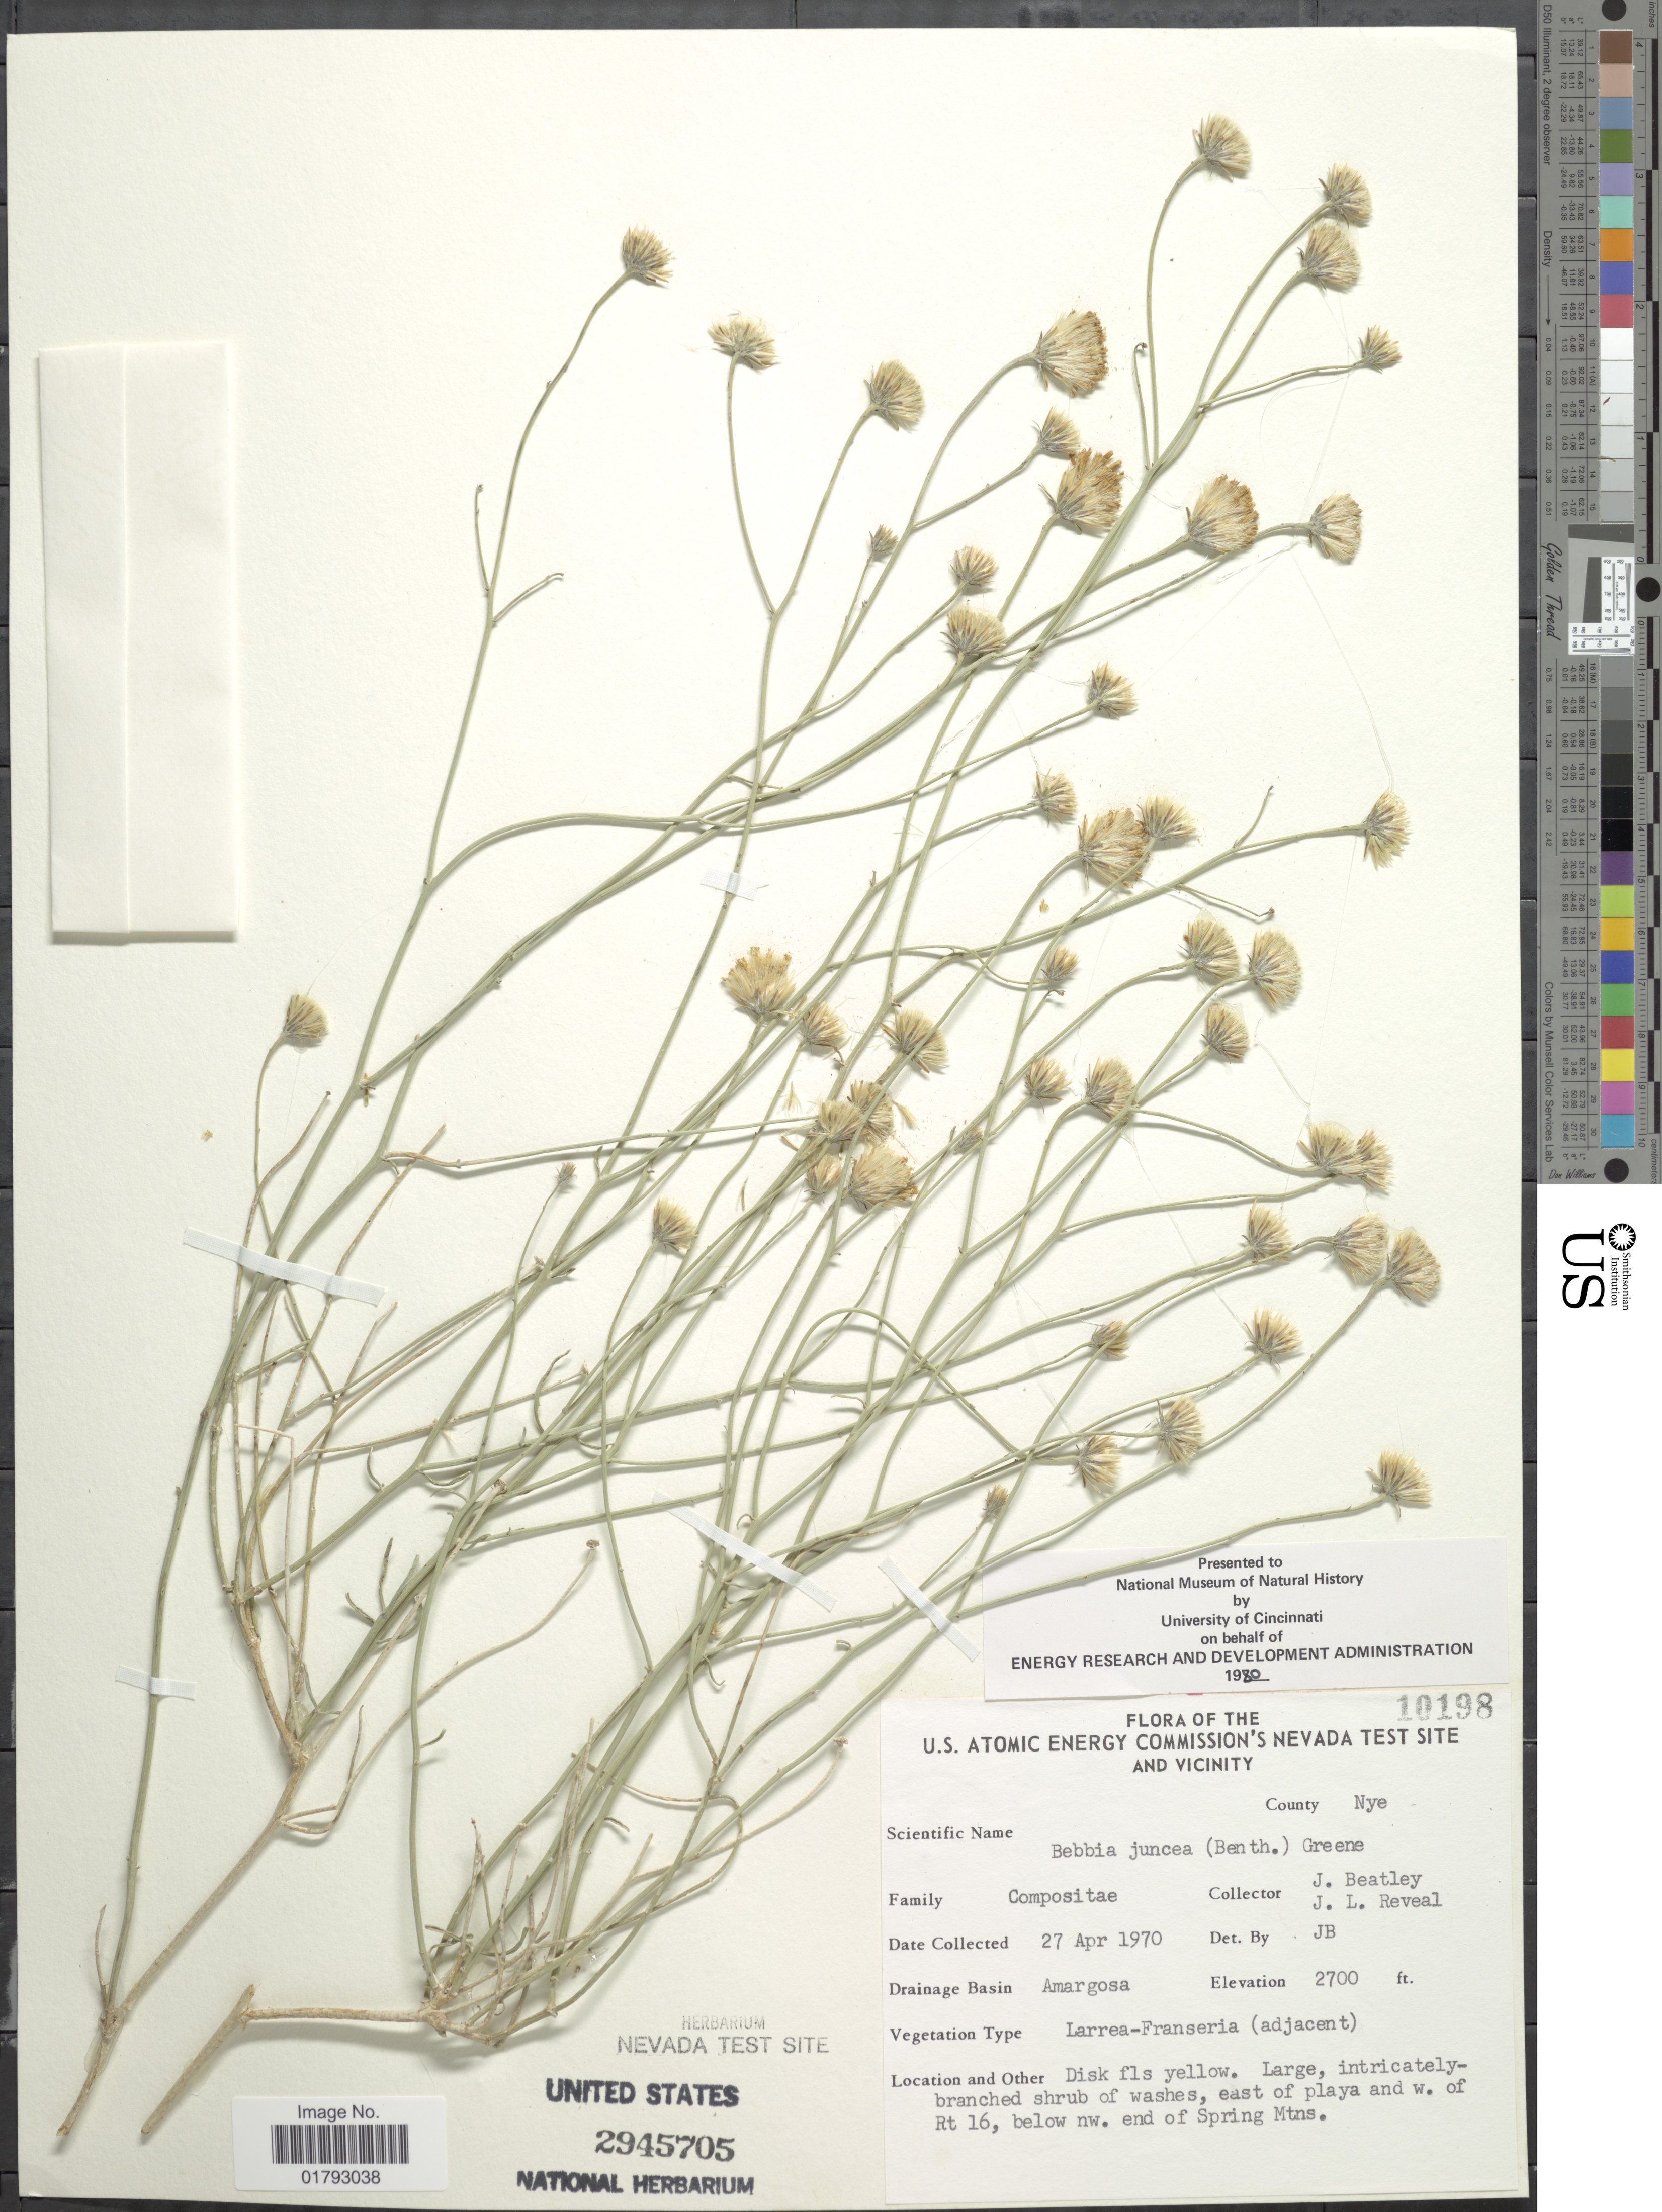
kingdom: Plantae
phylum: Tracheophyta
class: Magnoliopsida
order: Asterales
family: Asteraceae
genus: Bebbia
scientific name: Bebbia juncea var. aspera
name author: Greene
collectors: J. C. Beatley & J. L. Reveal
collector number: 10198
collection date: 1970-04-27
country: United States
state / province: Nevada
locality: U.S.Atomic Energy Commission's Nevada Test site and vicinity. Drainage Basin Amargosa. East of Playa and w. of Rt.16, below nw. end Spring Mtns.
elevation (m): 823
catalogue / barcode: US 2945705